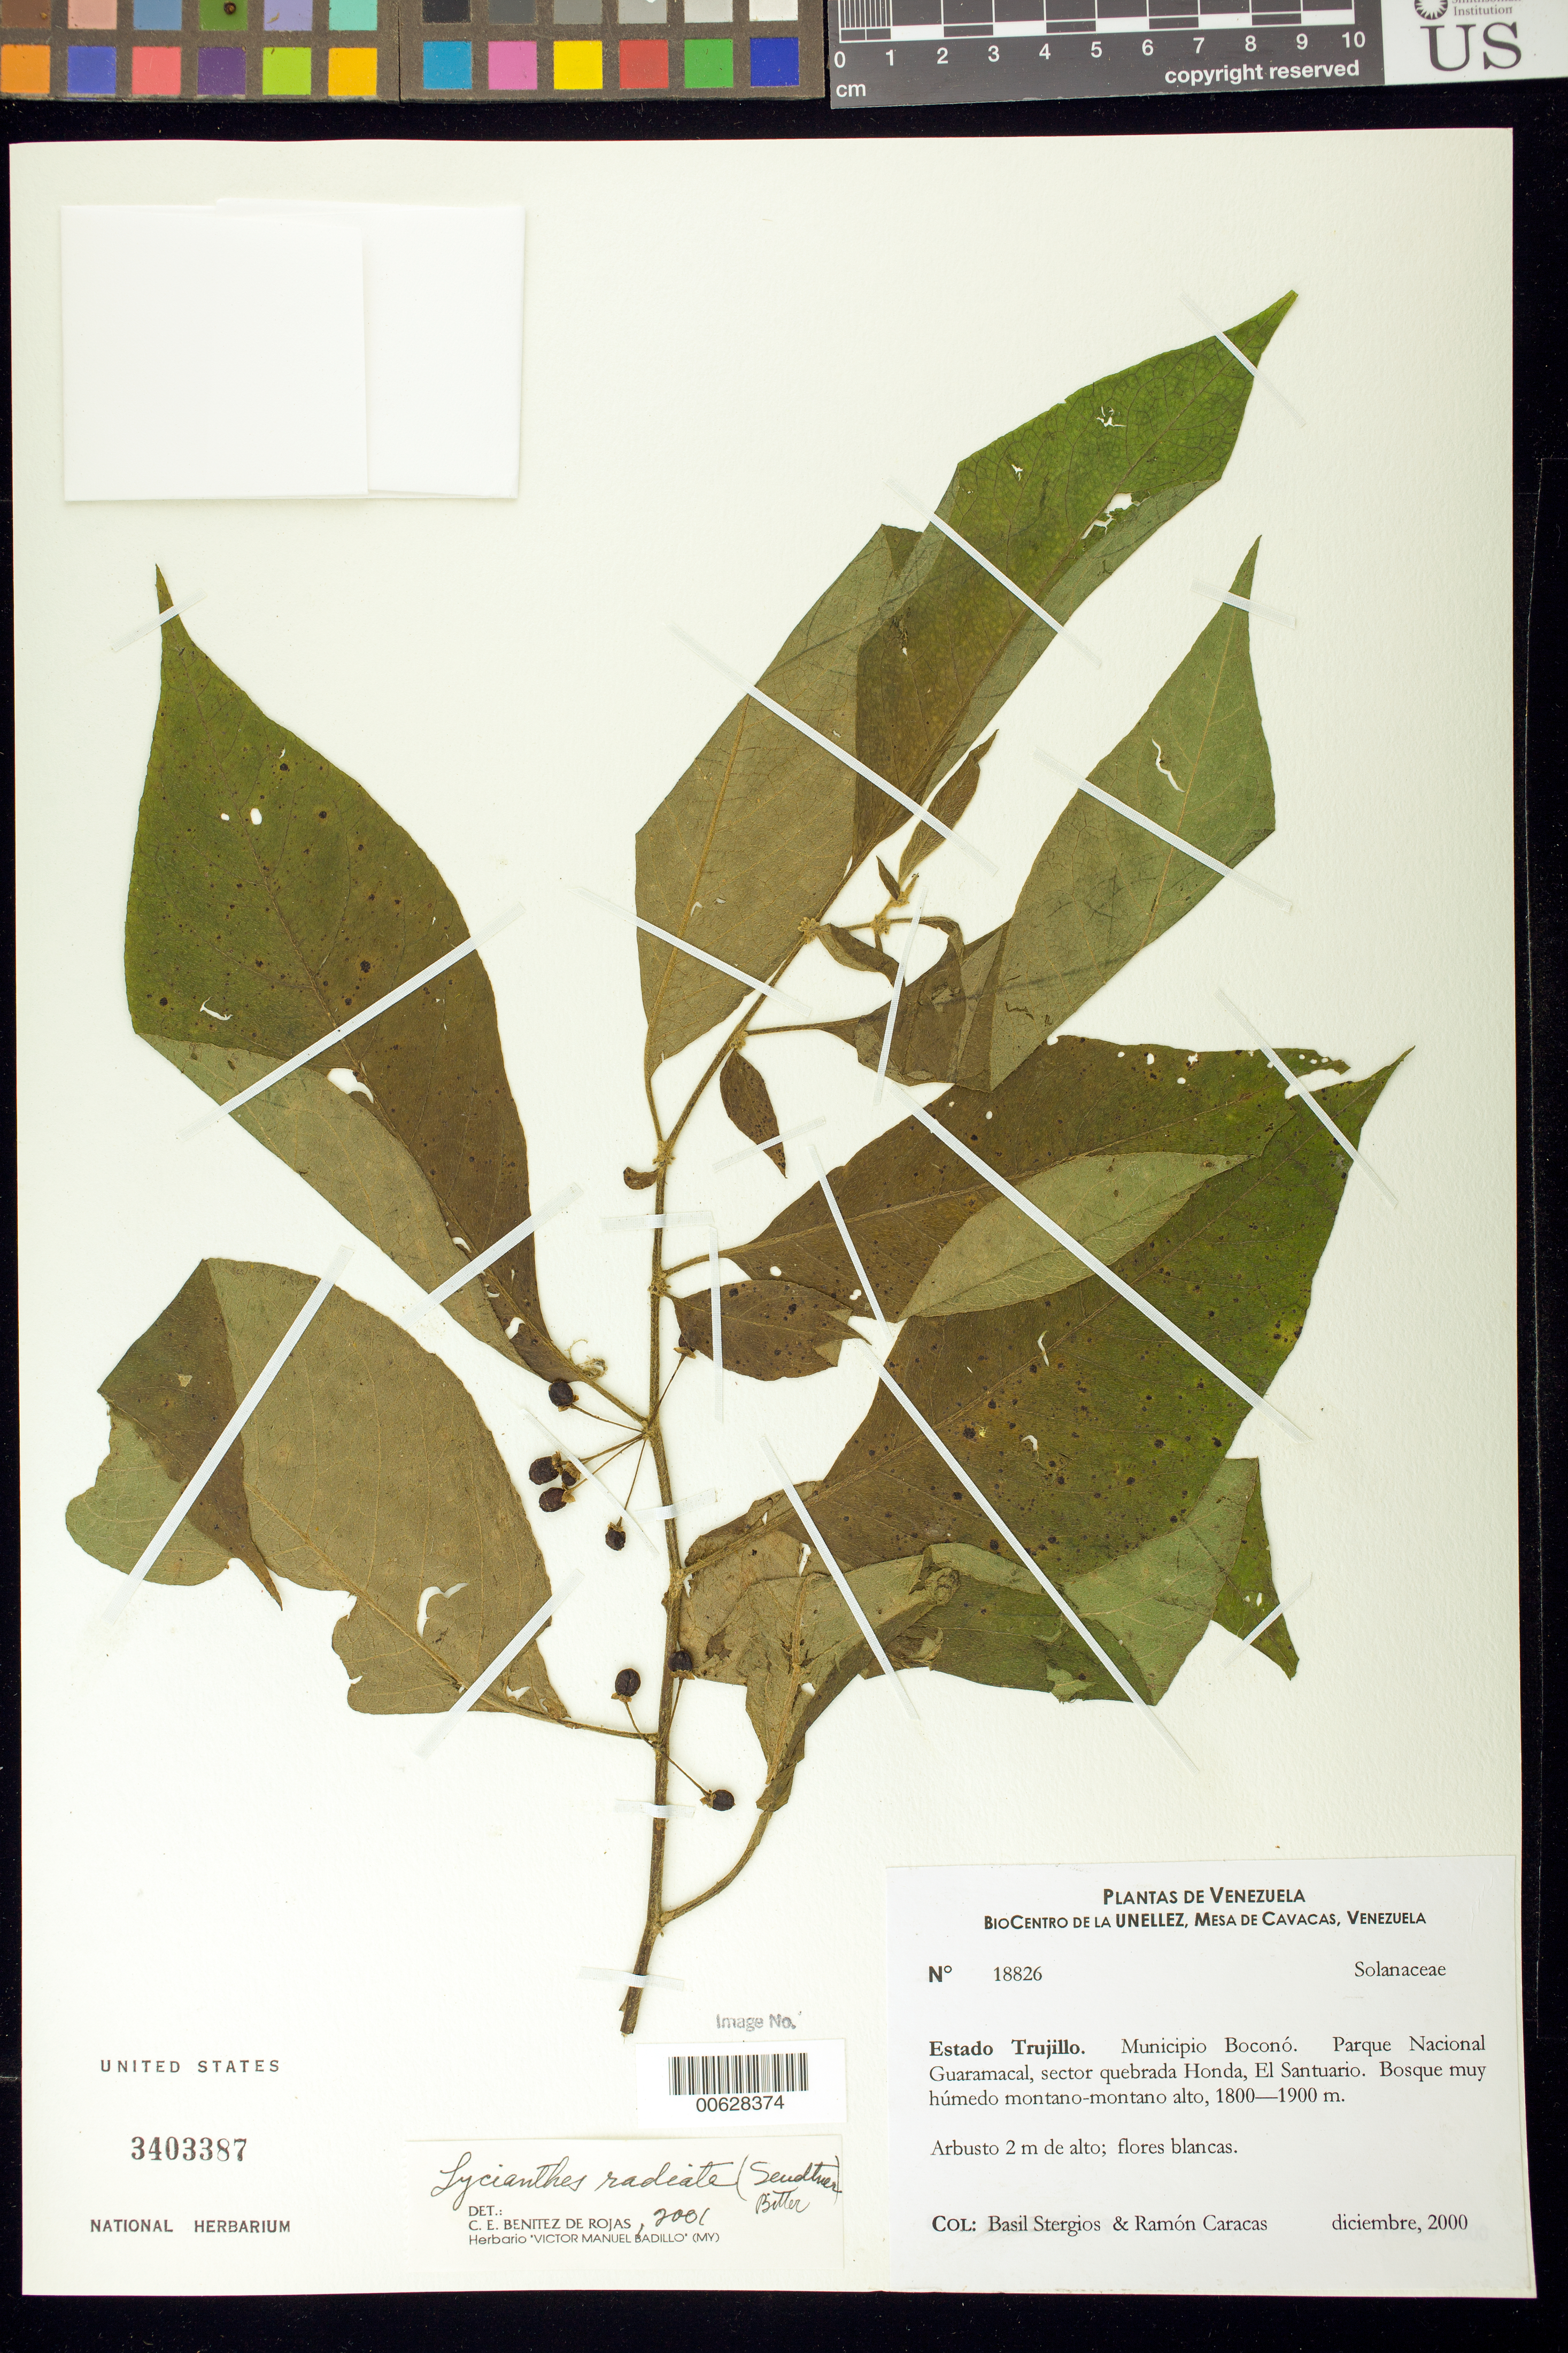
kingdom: Plantae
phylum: Tracheophyta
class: Magnoliopsida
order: Solanales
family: Solanaceae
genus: Lycianthes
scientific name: Lycianthes radiata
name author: (Sendtn.) Bitter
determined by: Benítez, C. E.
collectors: B. G. Stergios & R. Caracas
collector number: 18826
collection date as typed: Dec 2000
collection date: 2000-12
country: Venezuela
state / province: Trujillo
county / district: Boconó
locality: Parque Nacional Guaramacal, quebrada Honda, El Santuario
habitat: Bosque muy húmedo montano-montano alto.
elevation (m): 1800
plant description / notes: BM, NY, PORT, US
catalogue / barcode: US 3403387